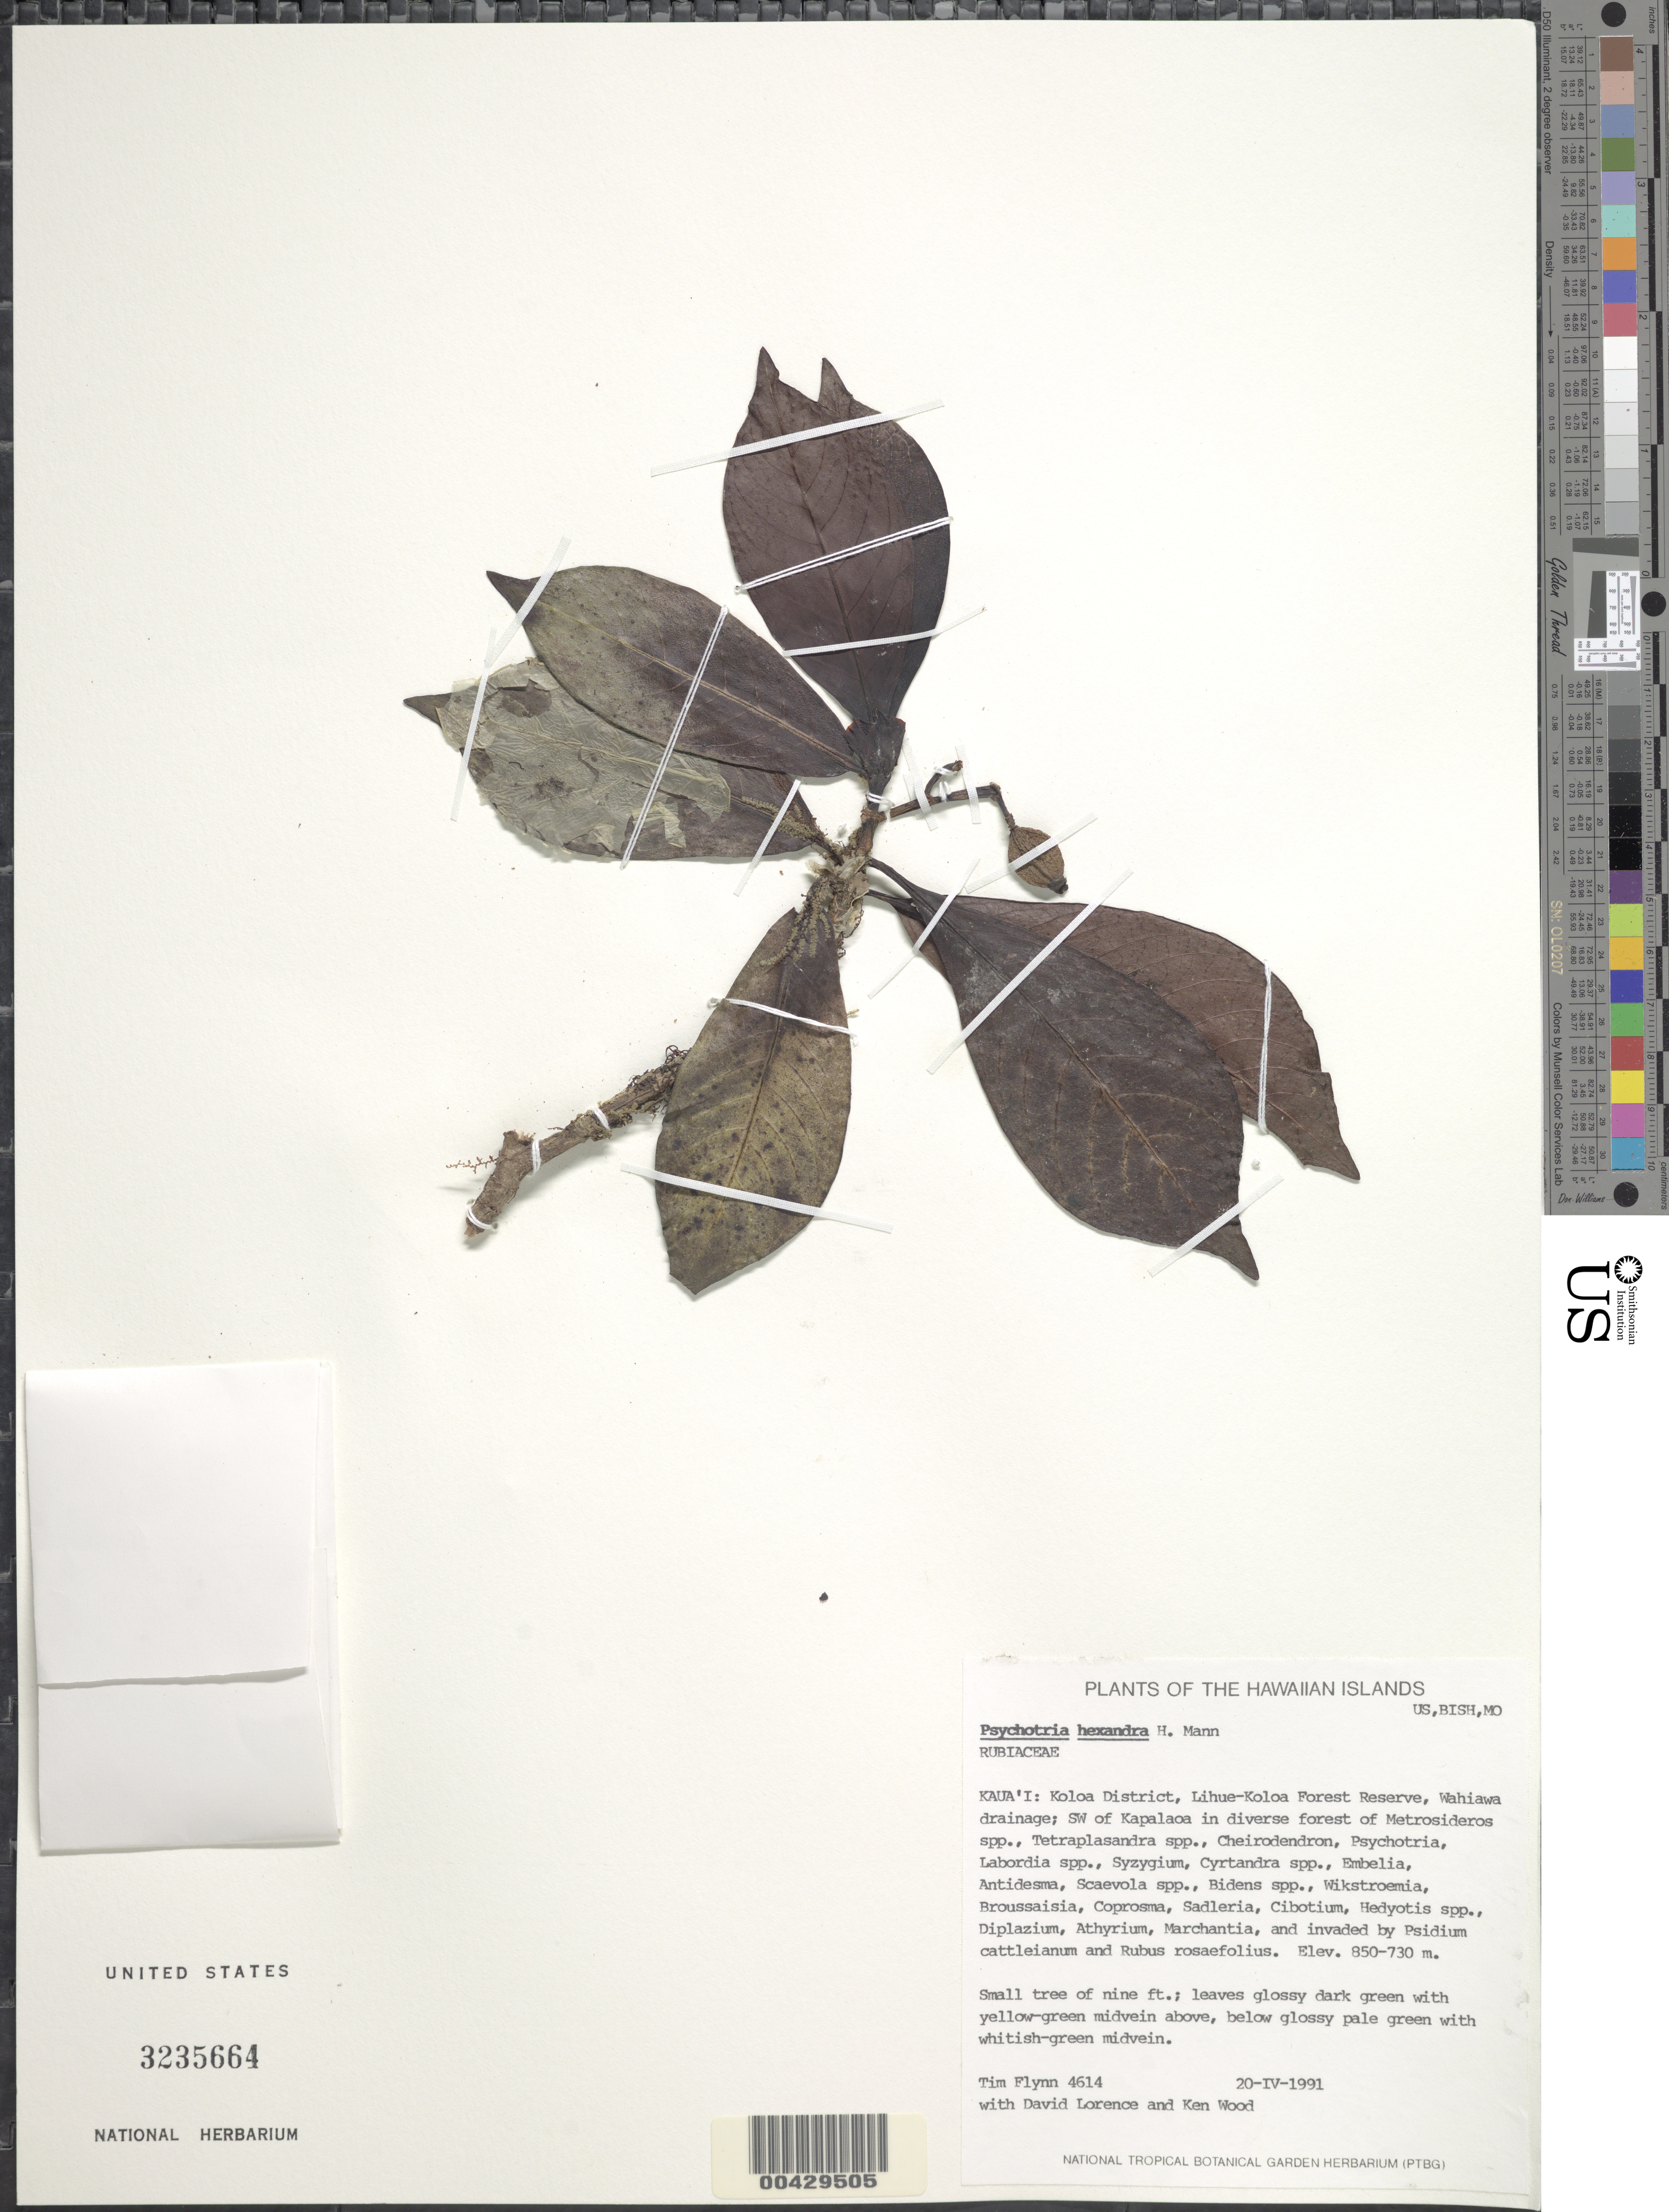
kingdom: Plantae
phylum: Tracheophyta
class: Magnoliopsida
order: Gentianales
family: Rubiaceae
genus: Psychotria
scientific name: Psychotria hexandra var. hexandra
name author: H. Mann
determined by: Wagner, W. L., (BOT), Smithsonian Institution - National Museum of Natural History (UNITED STATES)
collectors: T. W. Flynn, D. Lorence & W. Wood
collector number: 4614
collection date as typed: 20 Apr 1991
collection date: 1991-04-20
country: United States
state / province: Hawaii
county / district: Kauai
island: Kaua'i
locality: Koloa District, Lihue-Koloa Forest Reserve, Wahiawa drainage; SW of Kapalaoa in diverse forest.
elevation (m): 730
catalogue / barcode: US 3235664